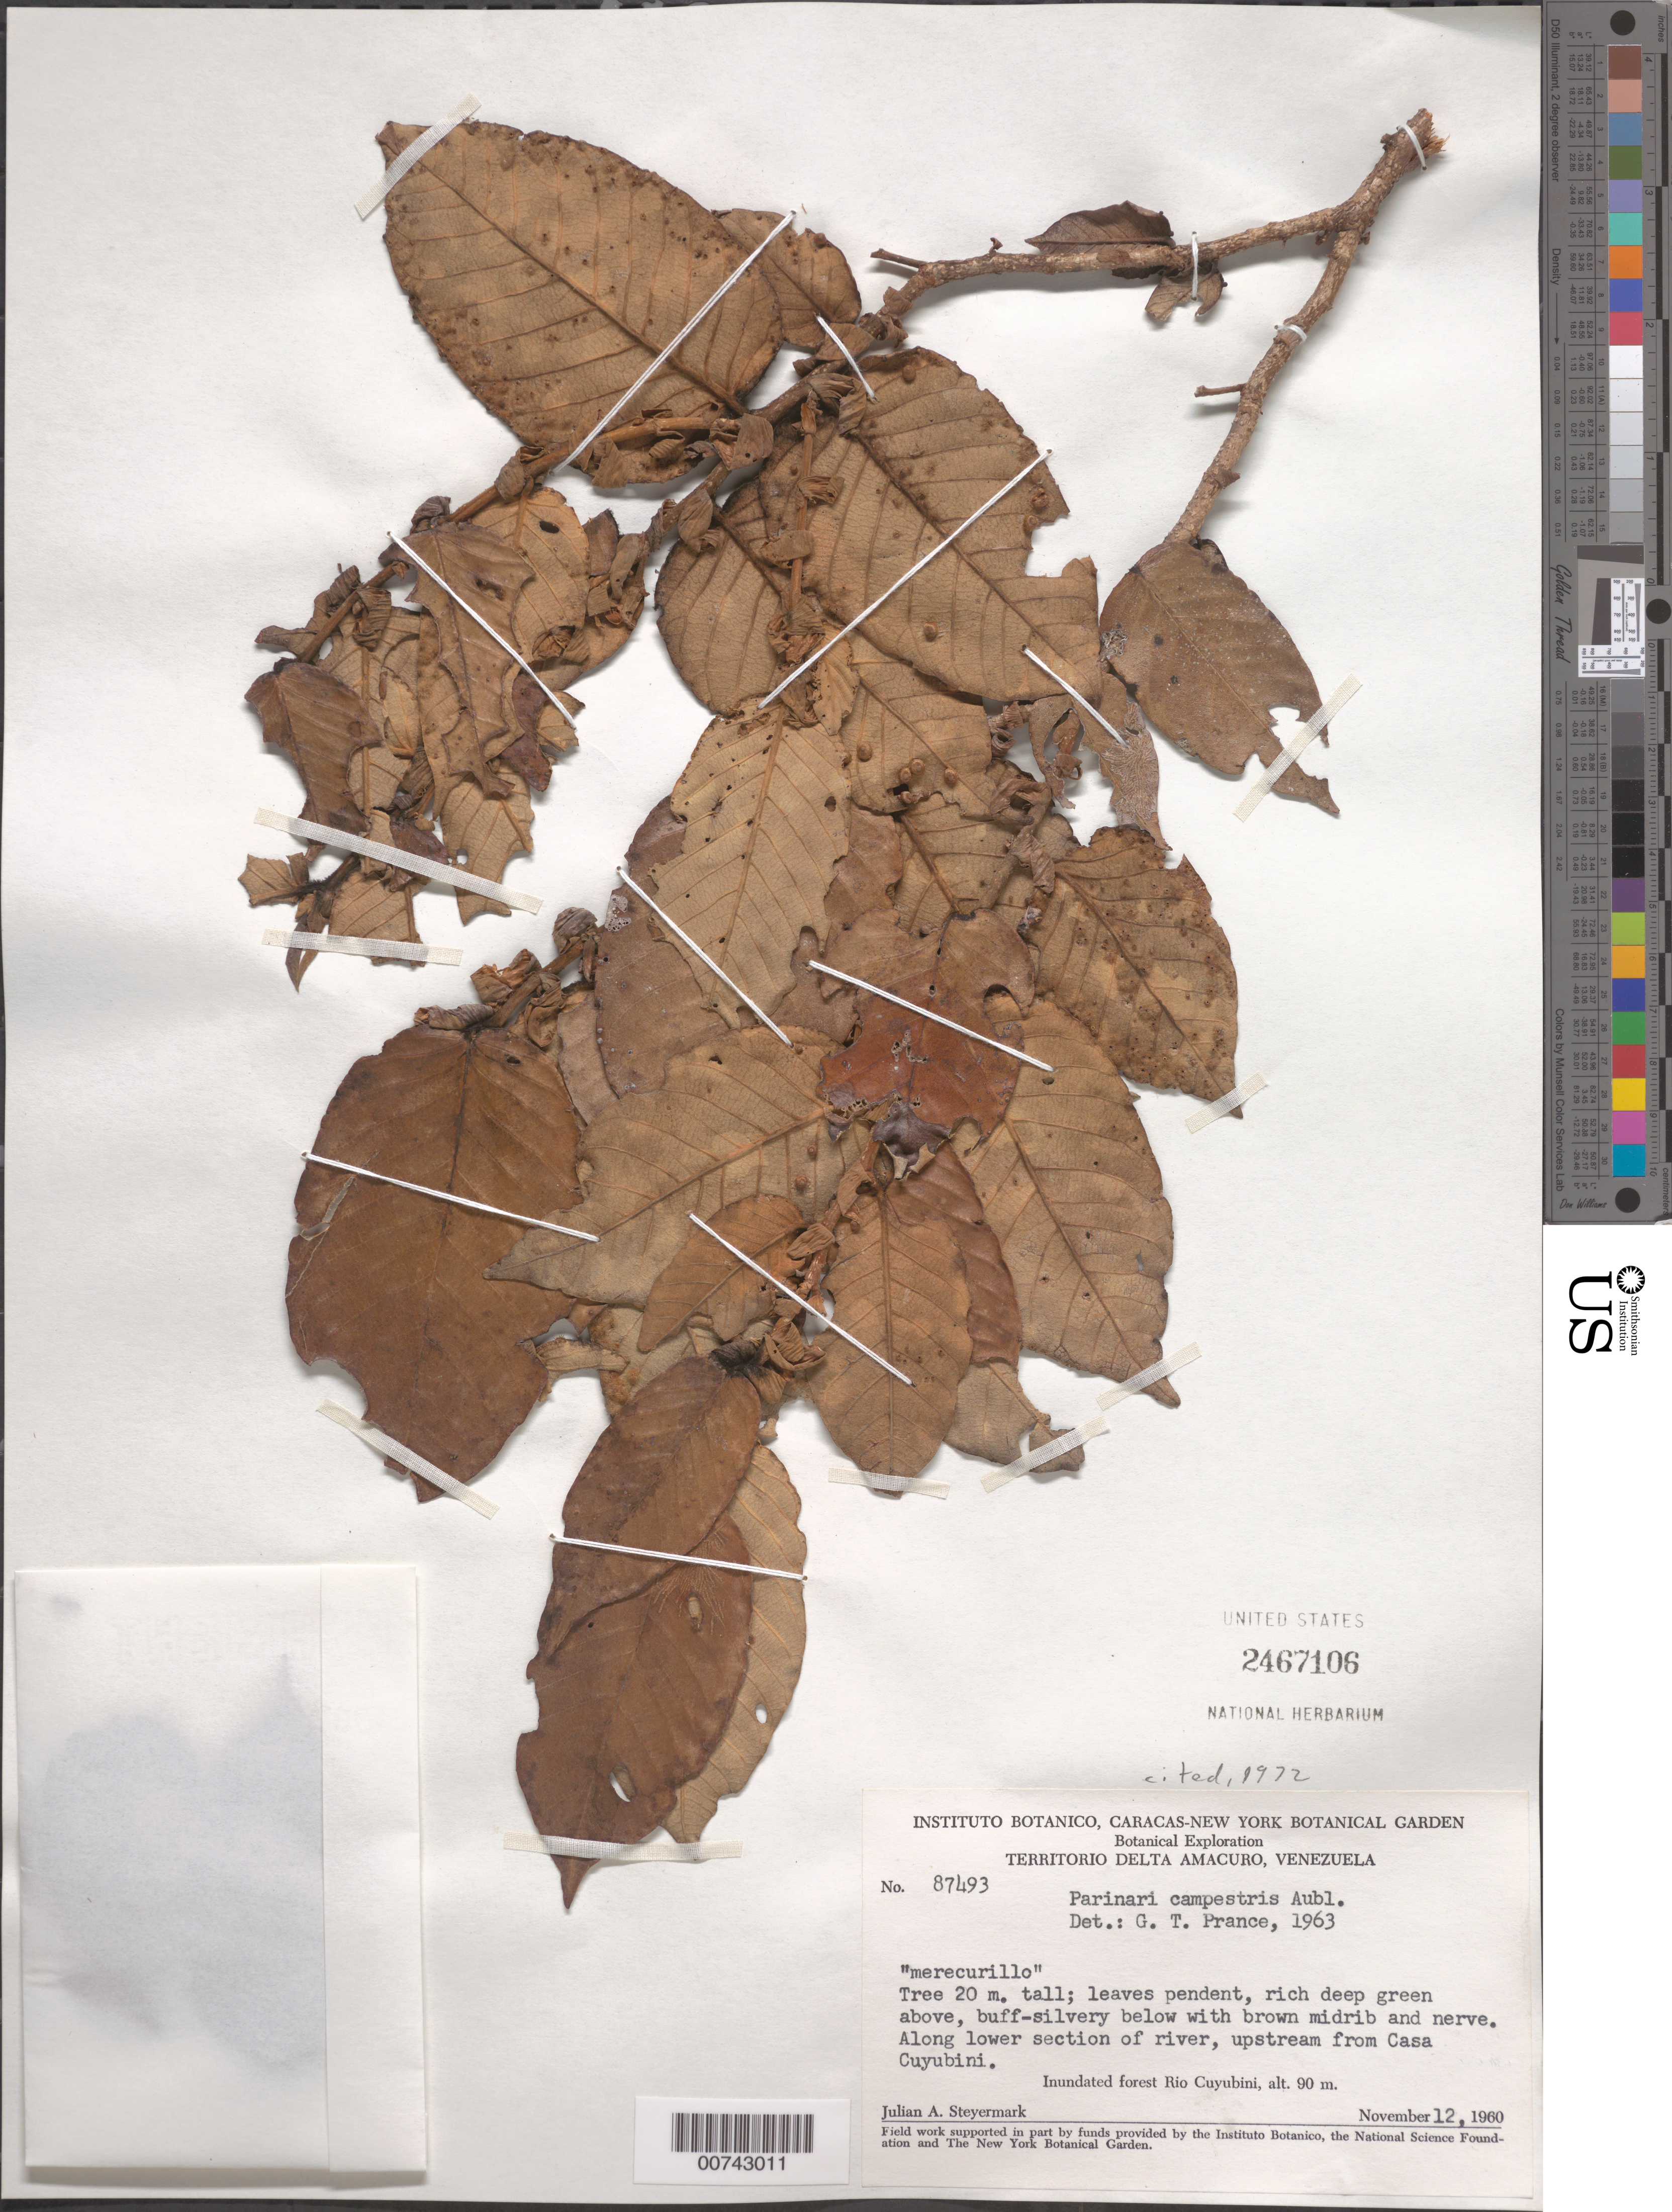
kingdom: Plantae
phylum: Tracheophyta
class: Magnoliopsida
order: Malpighiales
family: Chrysobalanaceae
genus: Parinari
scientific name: Parinari campestris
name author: Aubl.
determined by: Prance, G. T.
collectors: J. Steyermark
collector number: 87493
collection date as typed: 12-Nov-60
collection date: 1960-11-12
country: Venezuela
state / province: Delta Amacuro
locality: Río Cuyubini, along lower section of river, upstream from Casa Cuyubini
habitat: Inundated forest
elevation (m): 90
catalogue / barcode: US 2467106